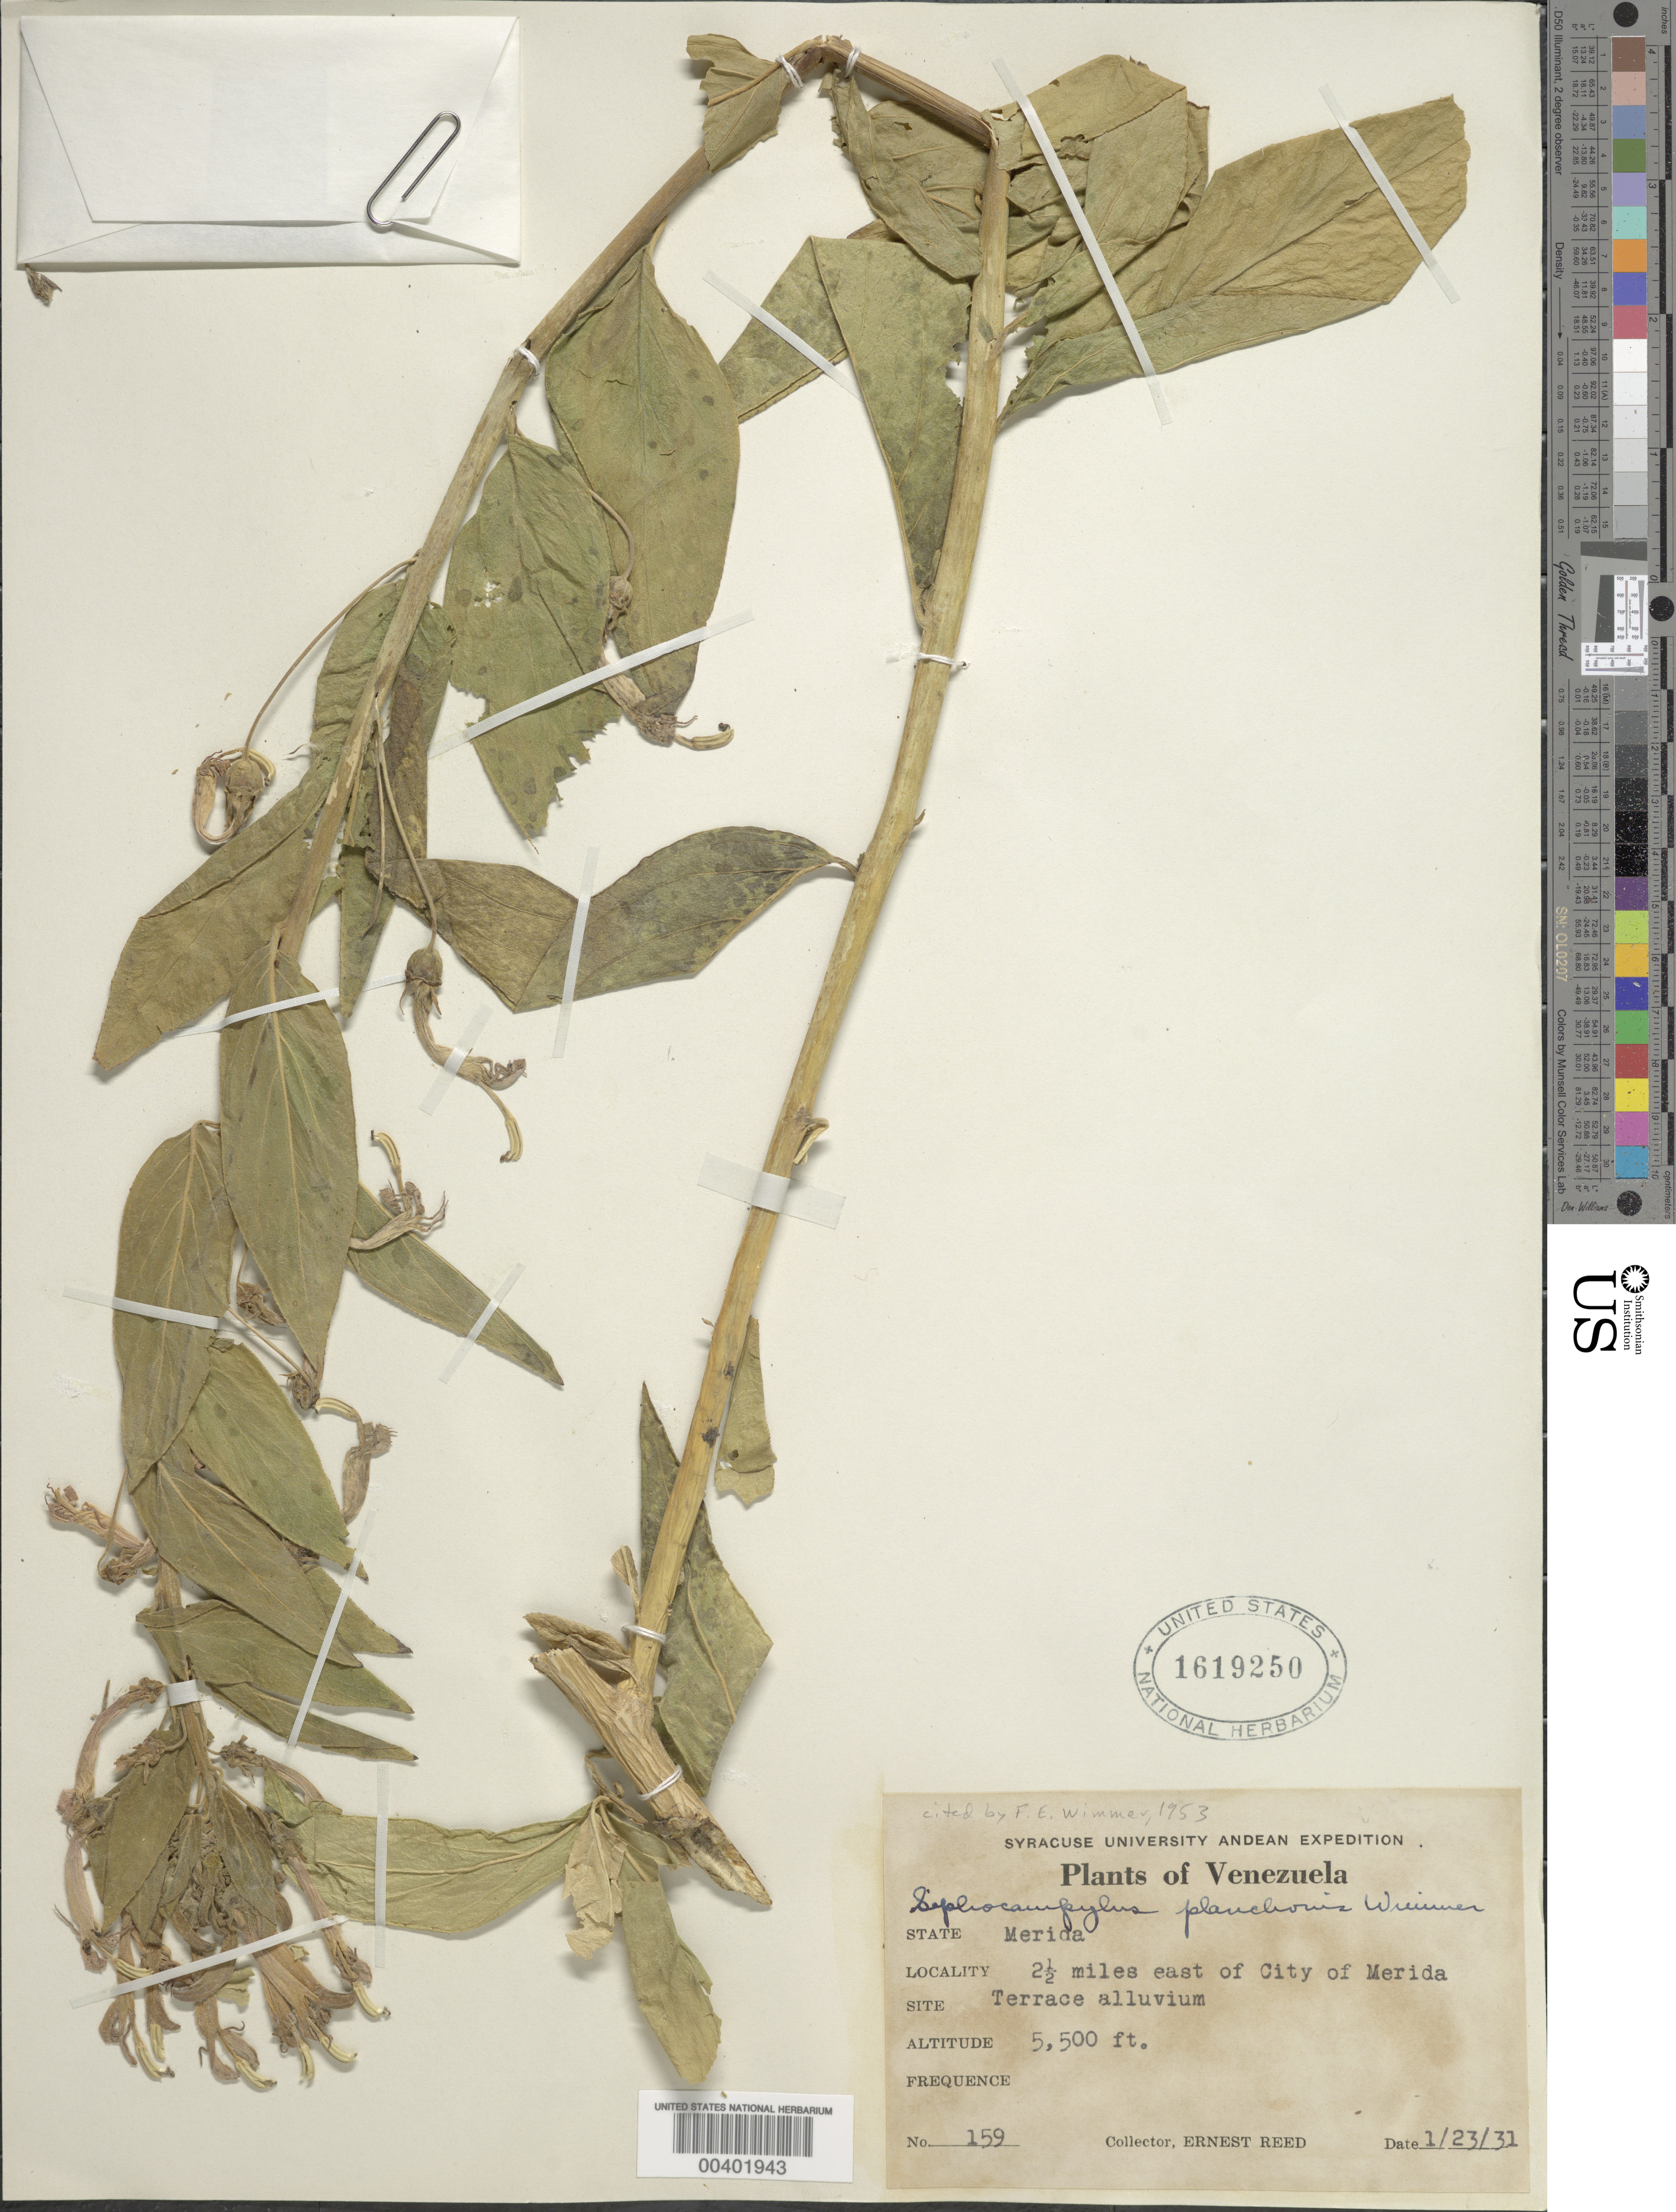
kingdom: Plantae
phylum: Tracheophyta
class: Magnoliopsida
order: Asterales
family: Campanulaceae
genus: Siphocampylus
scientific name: Siphocampylus planchonis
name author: E. Wimm.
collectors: E. Reed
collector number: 159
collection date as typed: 23 Jan 1931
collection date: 1931-01-23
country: Venezuela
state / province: Mérida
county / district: Libertador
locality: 2 1/2 miles east of City of Mérida. Merida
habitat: Terrace alluvium.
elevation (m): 1676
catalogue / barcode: US 1619250